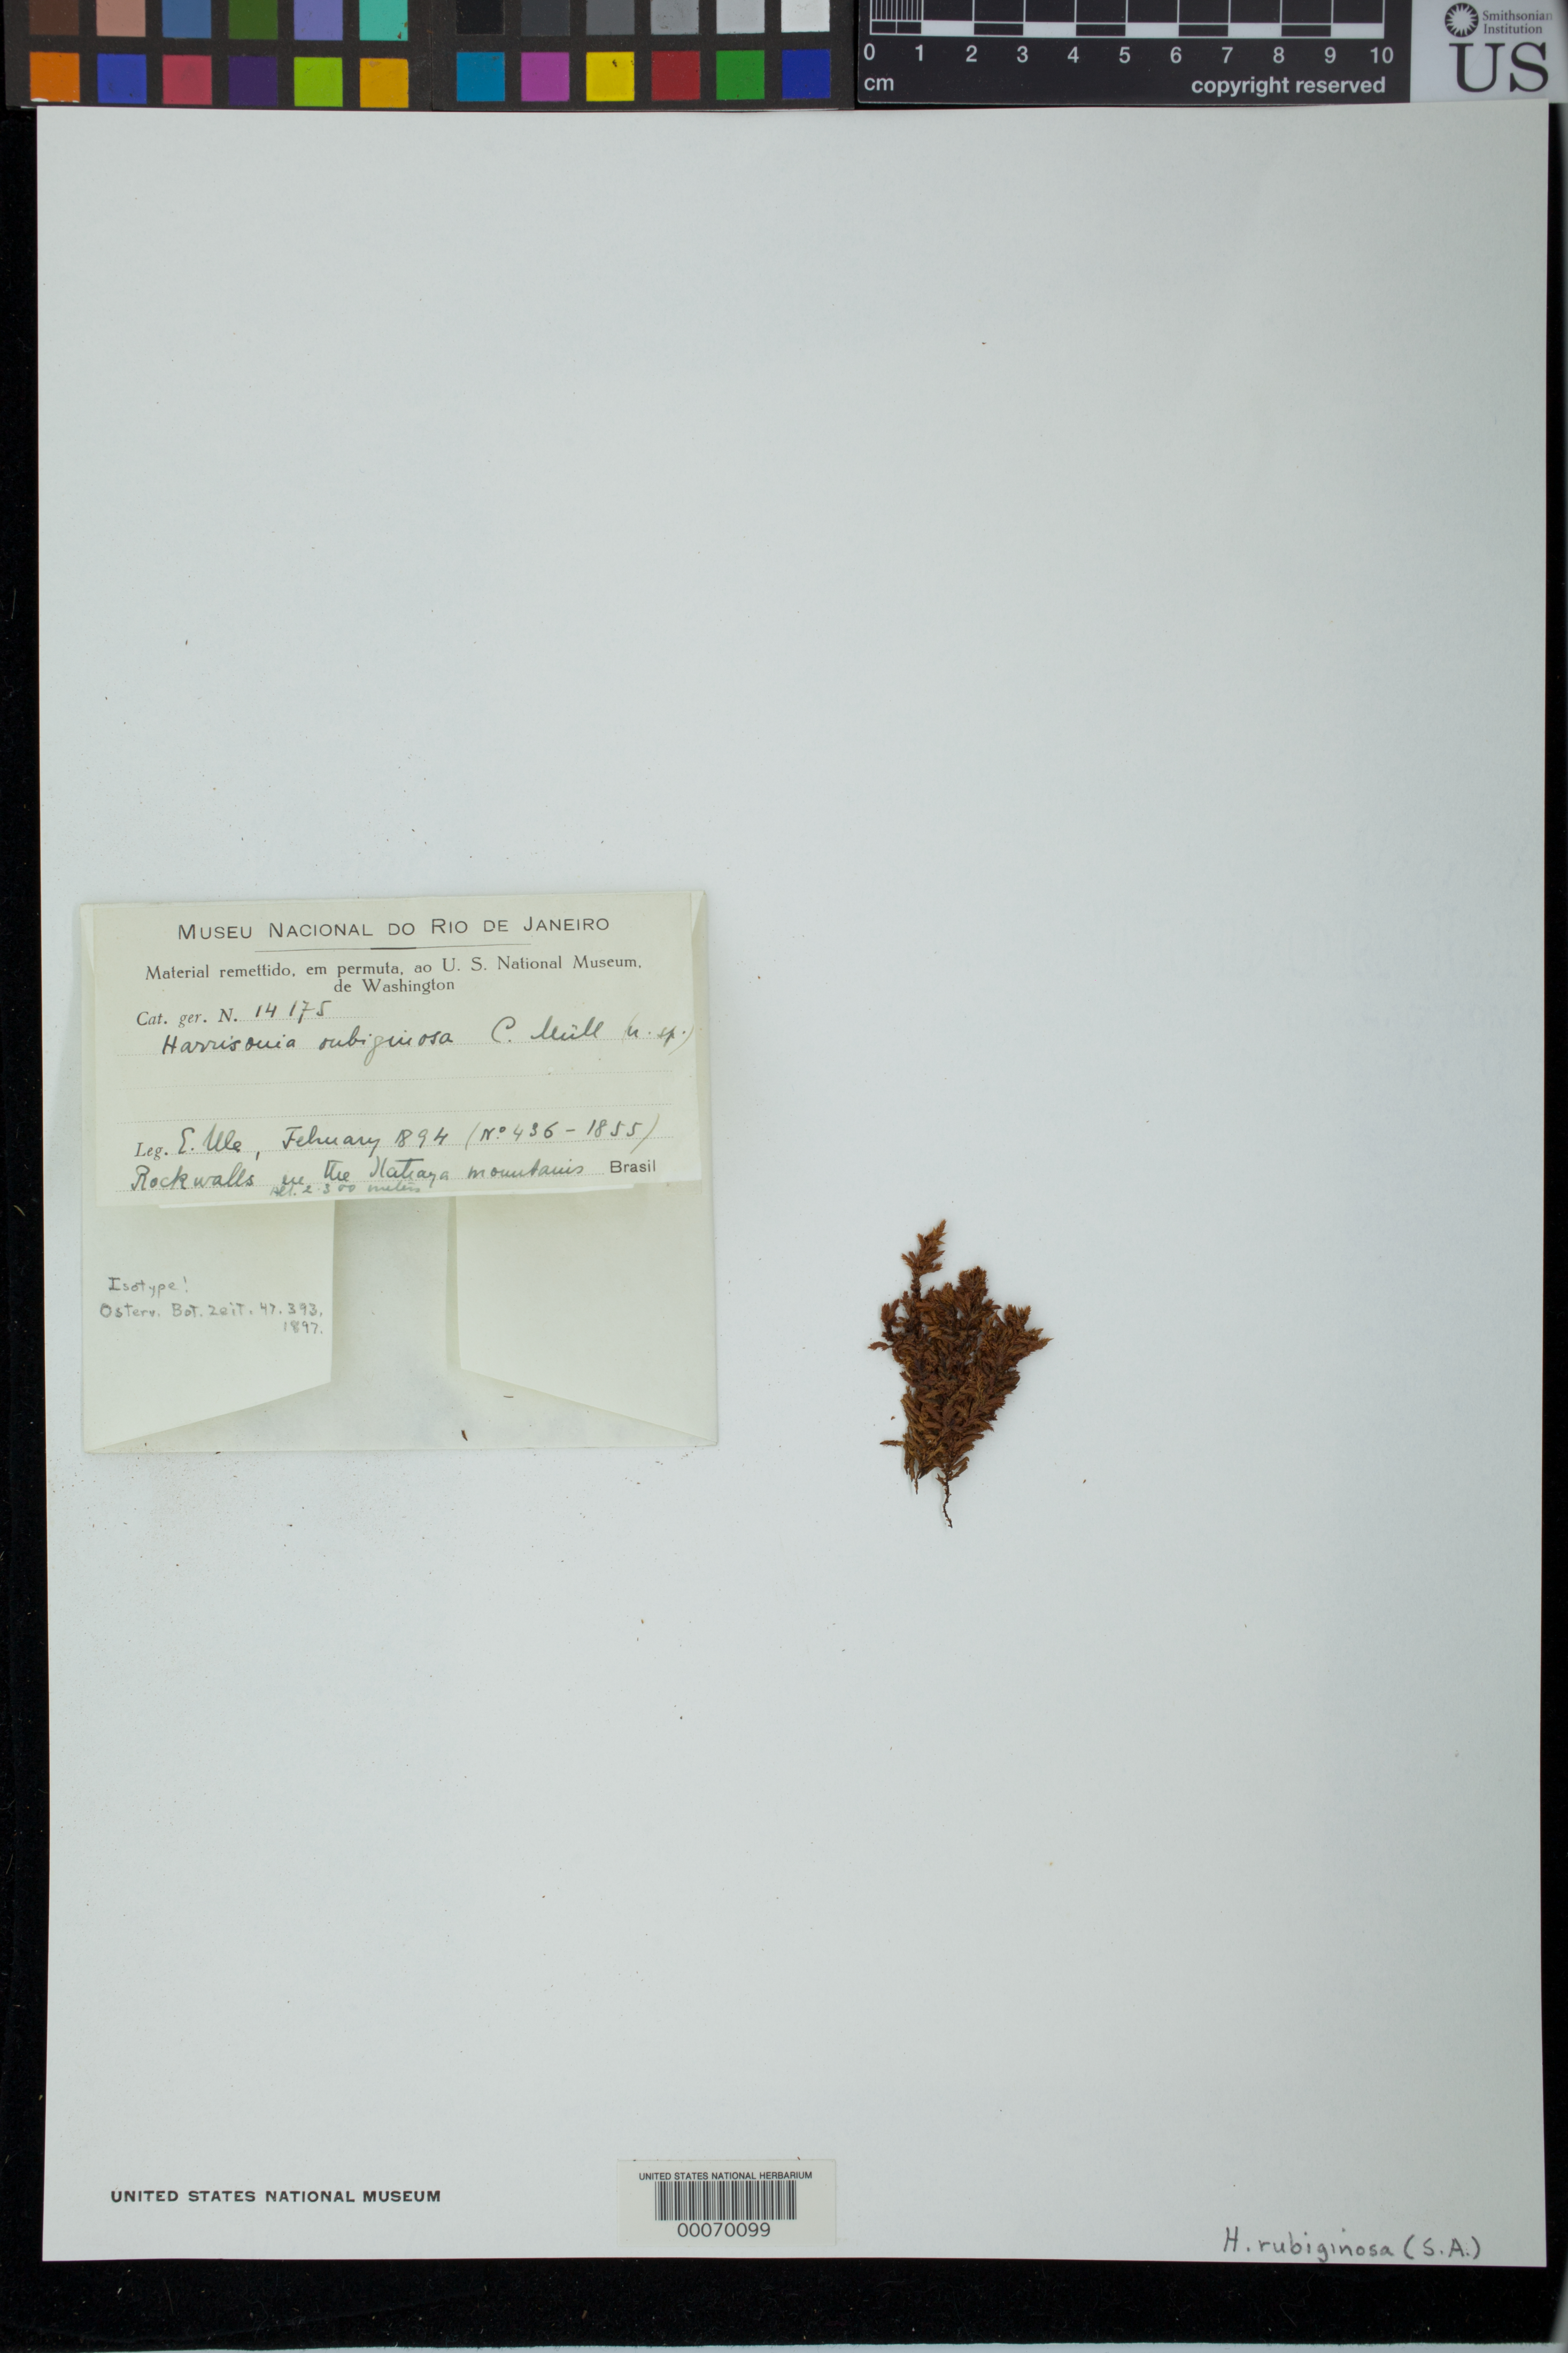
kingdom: Plantae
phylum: Bryophyta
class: Bryopsida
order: Hedwigiales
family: Hedwigiaceae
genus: Harrisonia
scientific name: Harrisonia rubiginosa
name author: Müll. Hal.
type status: Isotype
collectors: E. H. Ule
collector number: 436-1855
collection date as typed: Feb 1894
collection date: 1894-02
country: Brazil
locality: Matiaya Mt.